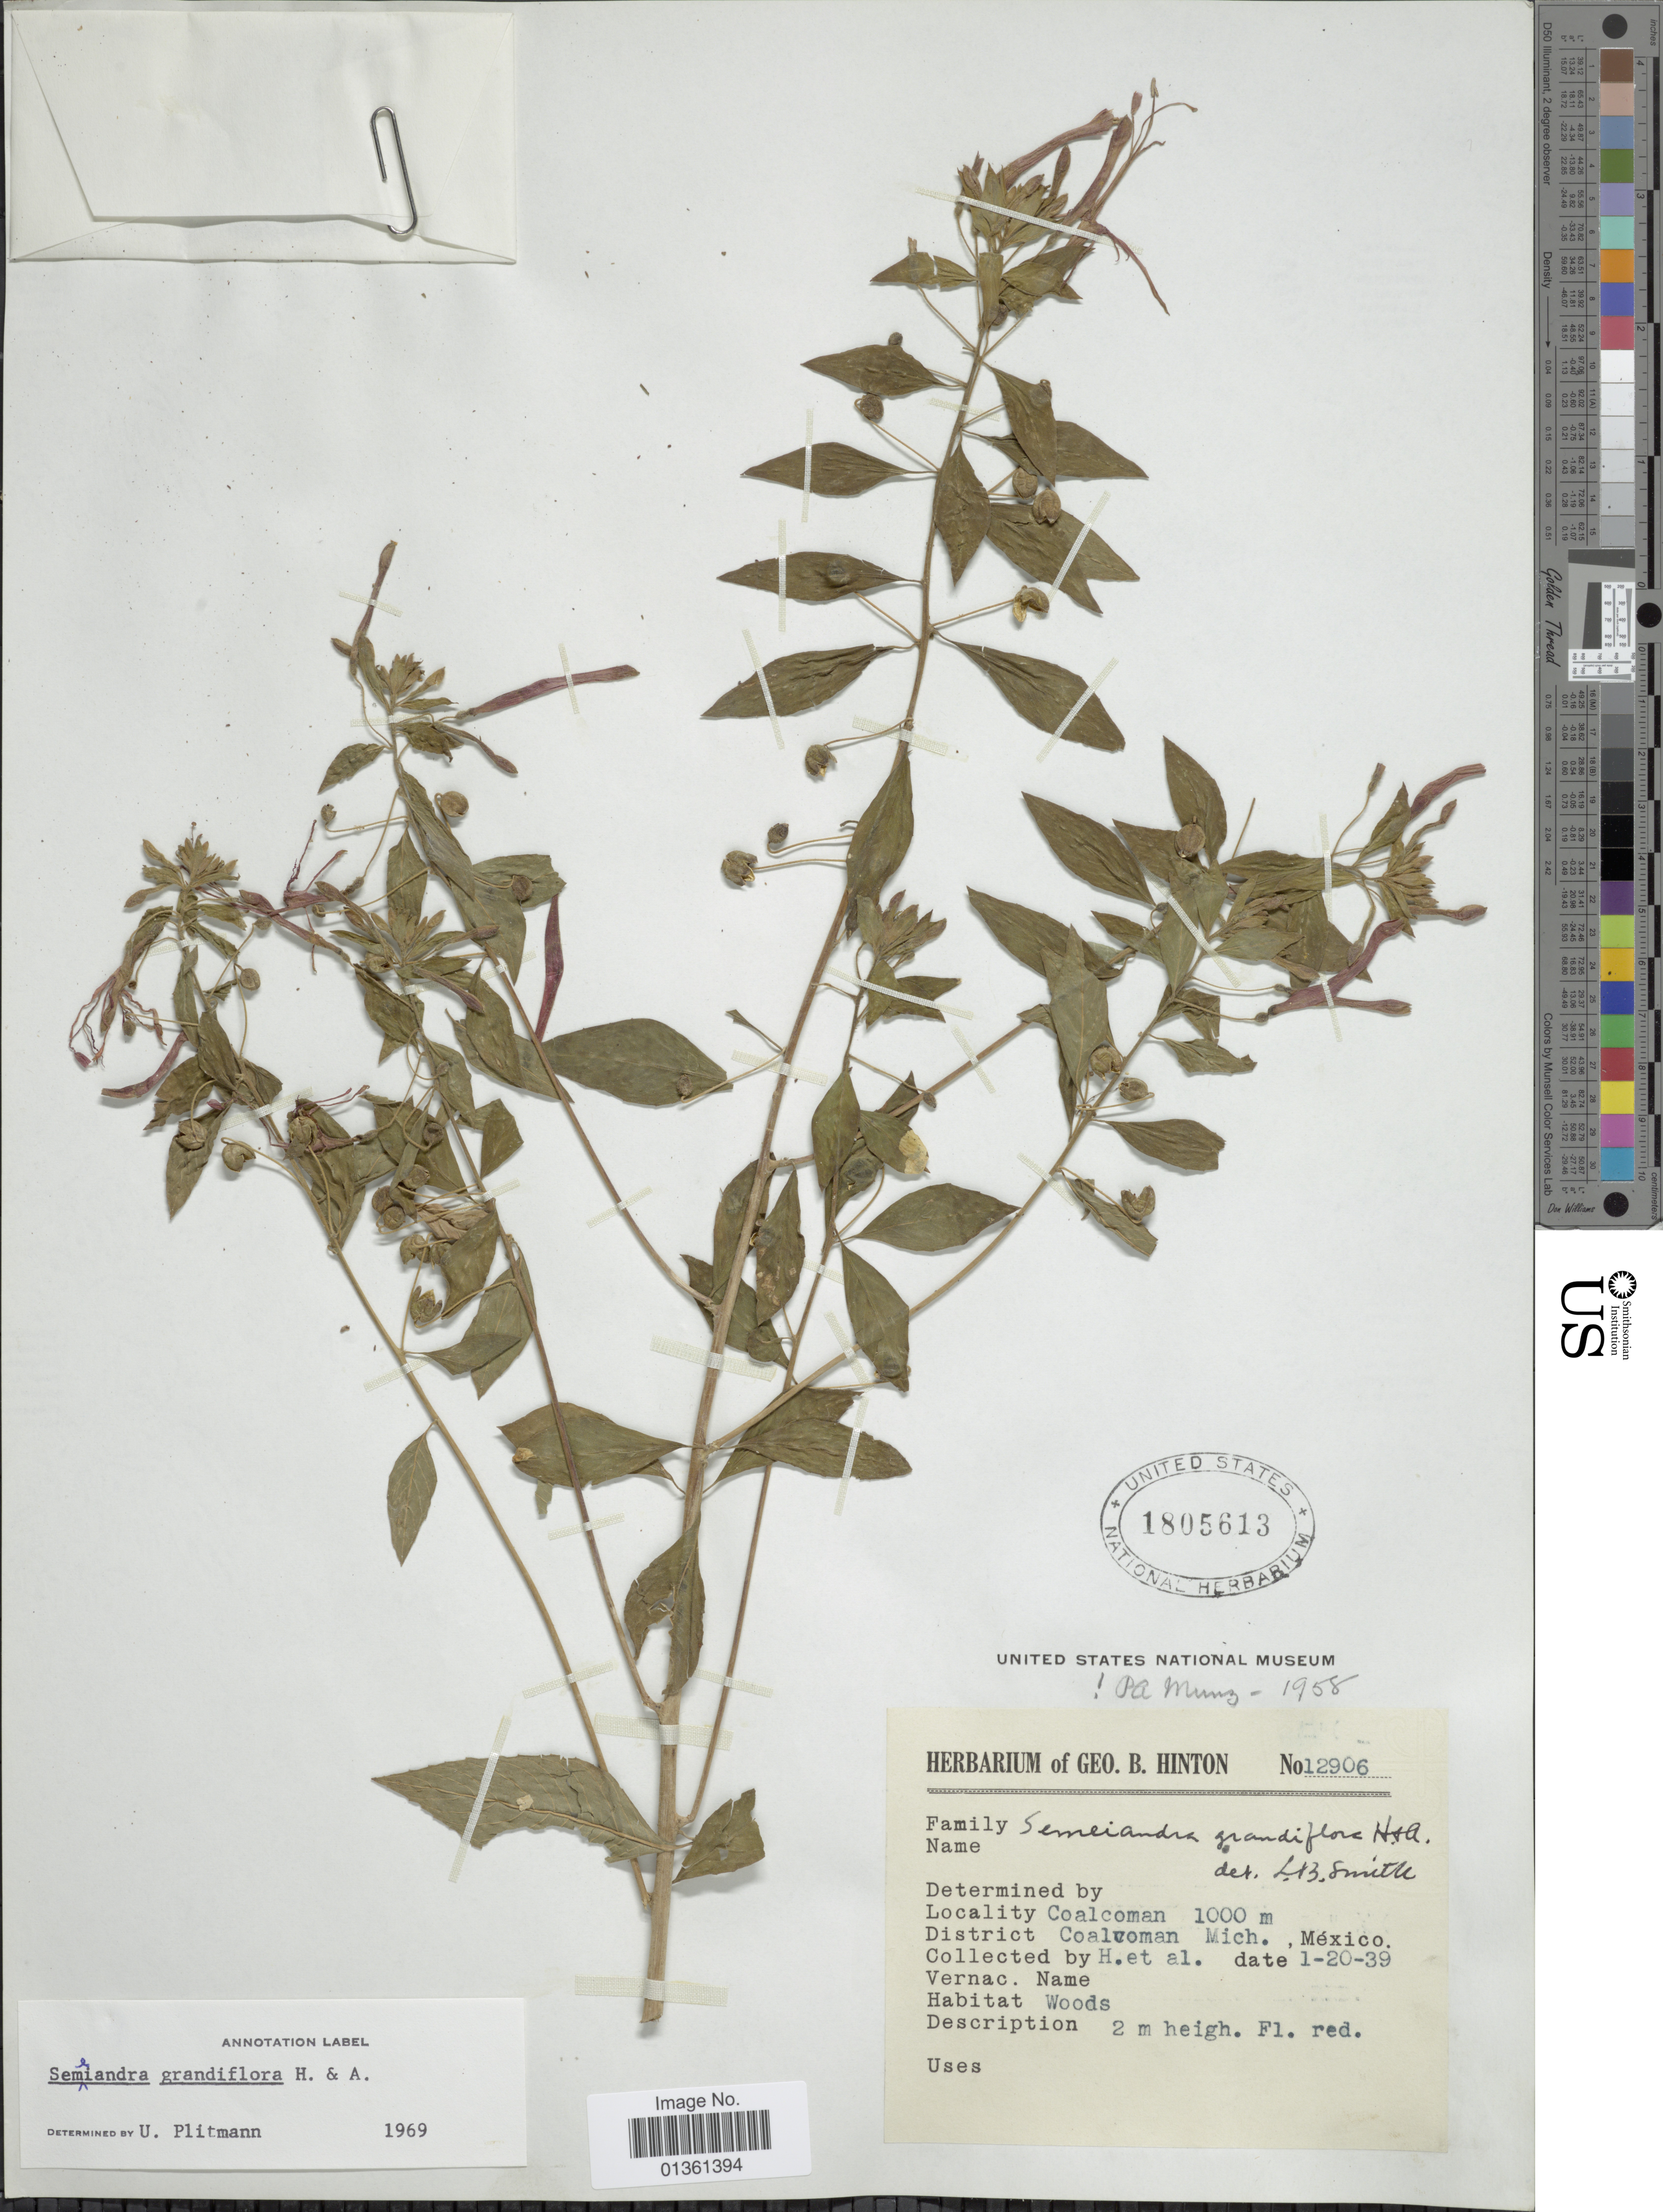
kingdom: Plantae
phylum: Tracheophyta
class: Magnoliopsida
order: Myrtales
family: Onagraceae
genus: Lopezia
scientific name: Lopezia semeiandra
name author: Plitmann et al.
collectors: G. B. Hinton & et al.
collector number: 12906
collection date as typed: Transcribed d/m/y: 20/1/39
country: Mexico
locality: Coalcoman. Mich.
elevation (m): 1000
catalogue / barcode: US 1805613